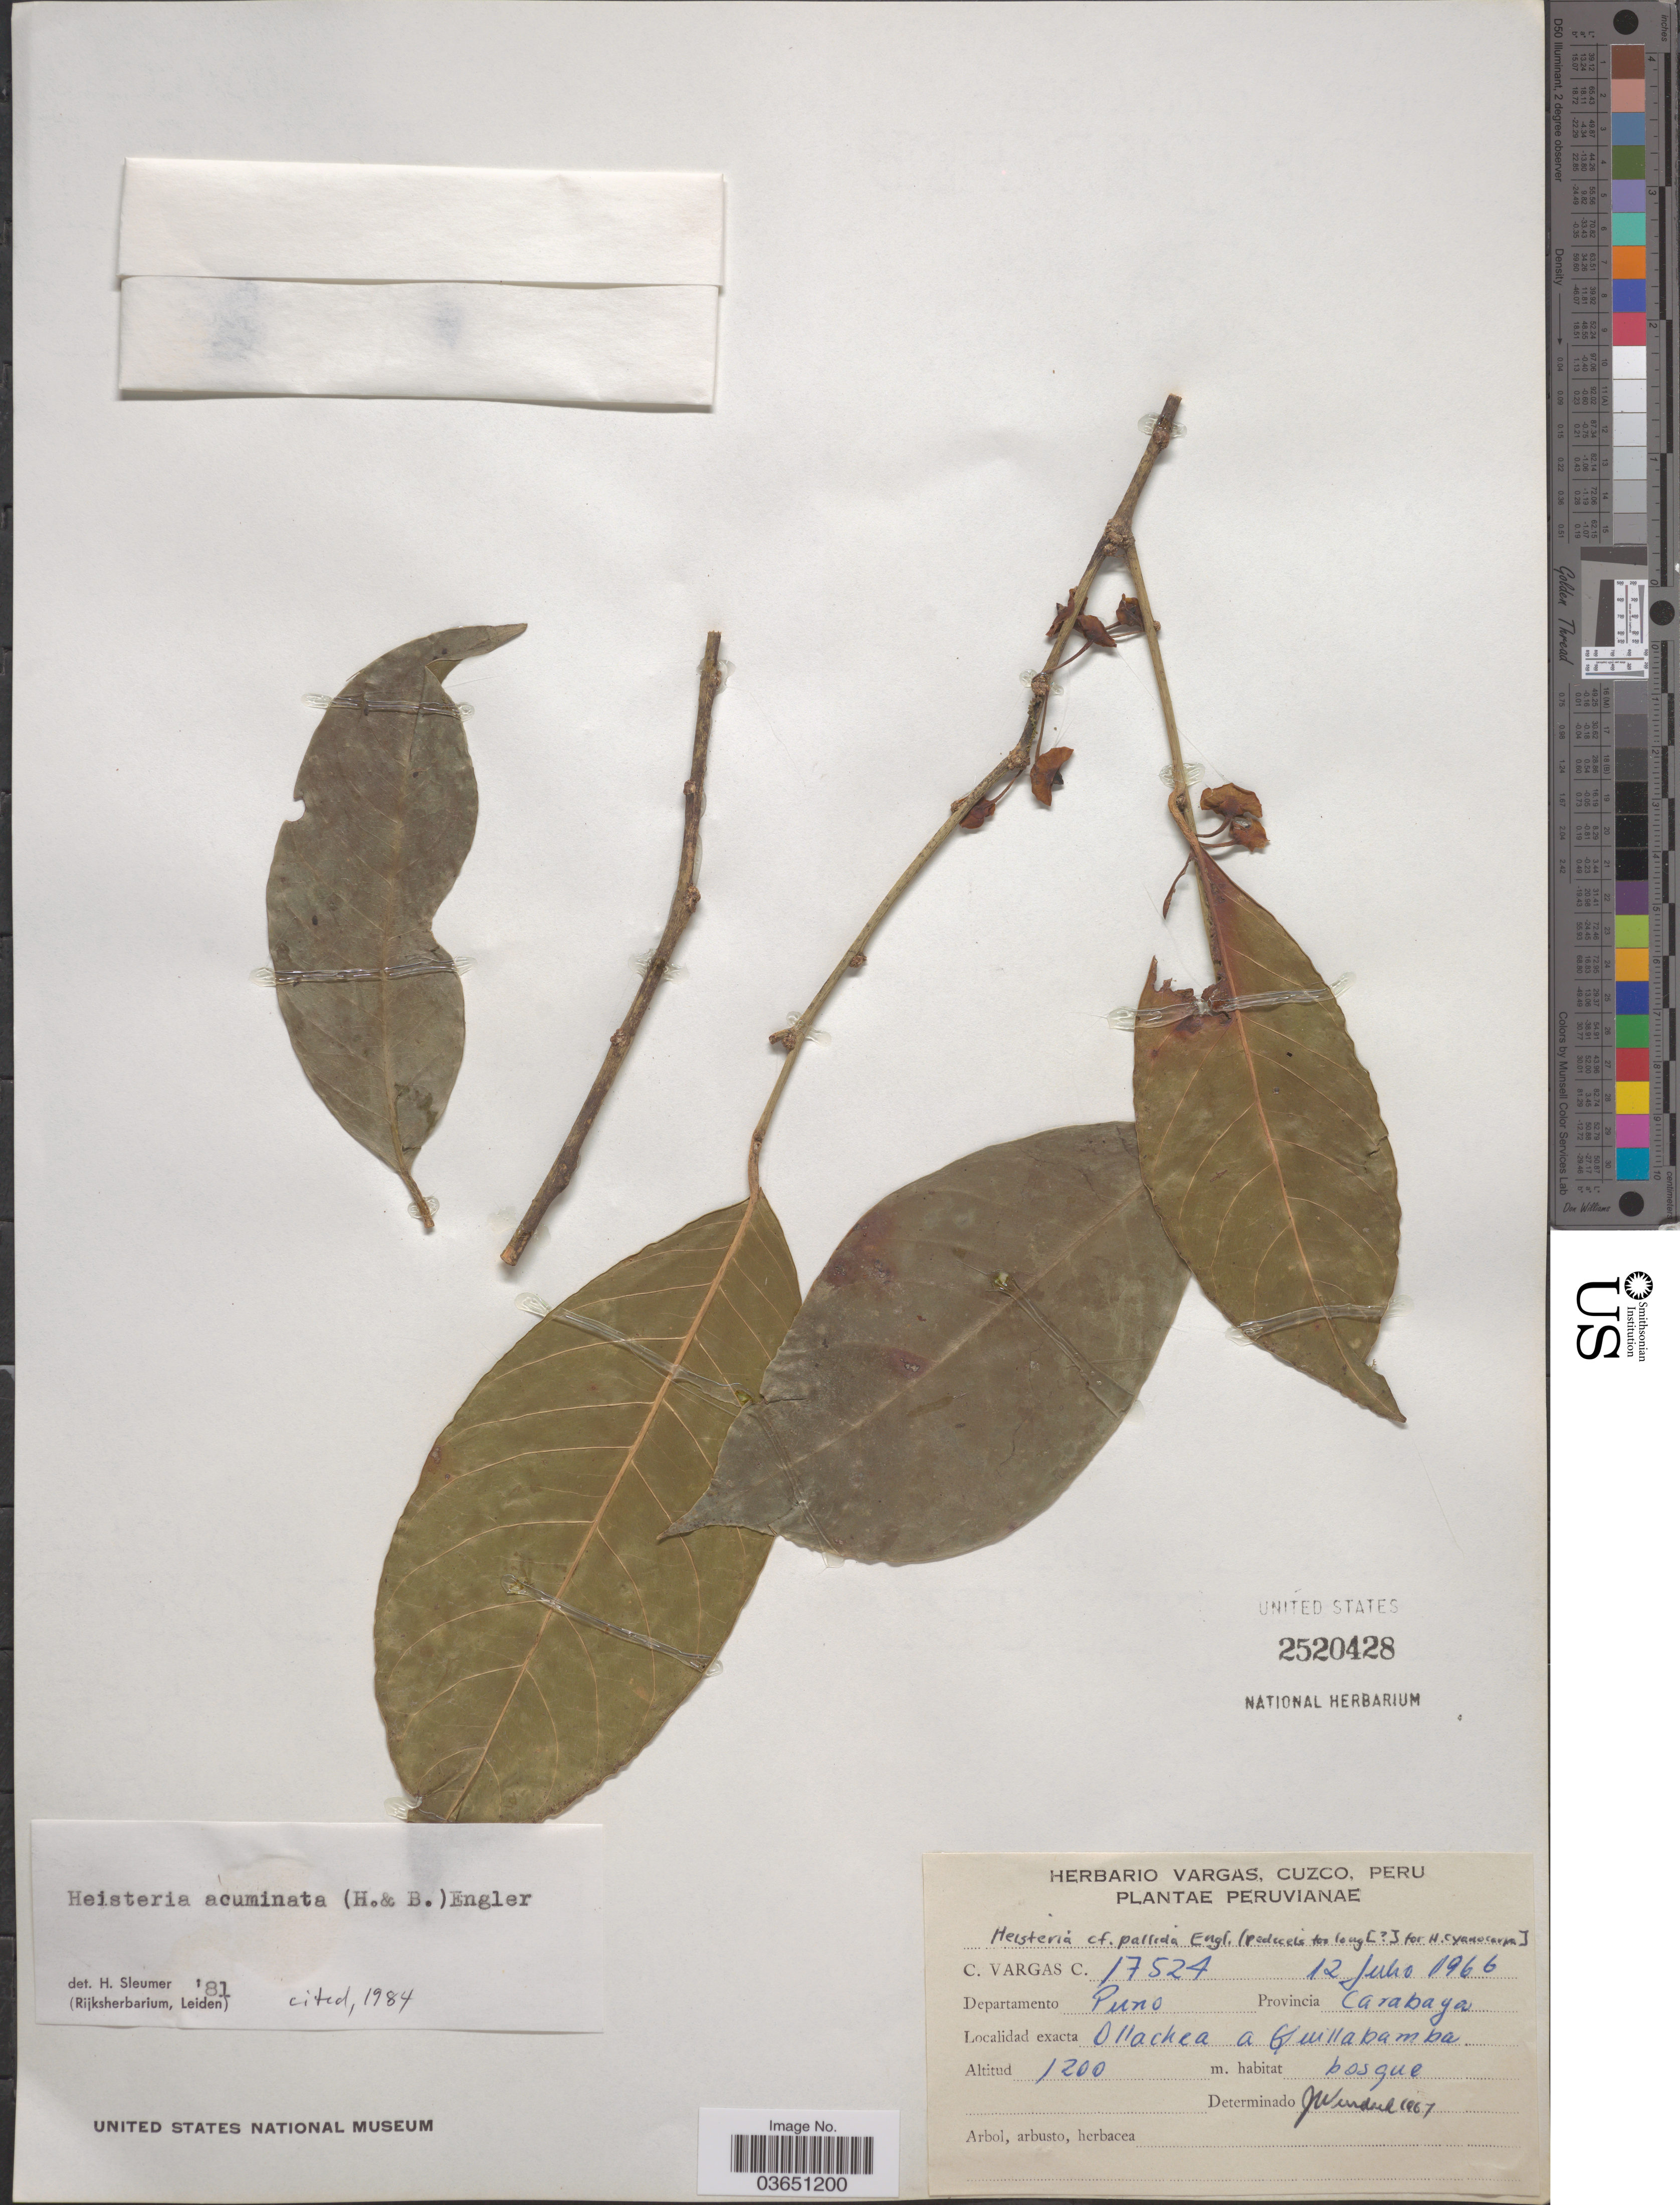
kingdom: Plantae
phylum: Tracheophyta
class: Magnoliopsida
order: Santalales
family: Erythropalaceae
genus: Heisteria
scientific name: Heisteria acuminata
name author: (Humb. & Bonpl.) Engl.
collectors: C. Vargas Calderón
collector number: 17524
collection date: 1966-07-12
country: Peru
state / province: Puno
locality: Departamento Puno, Provincia Carabaya. Ollachea a Quillabamba.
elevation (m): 1200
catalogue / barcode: US 2520428